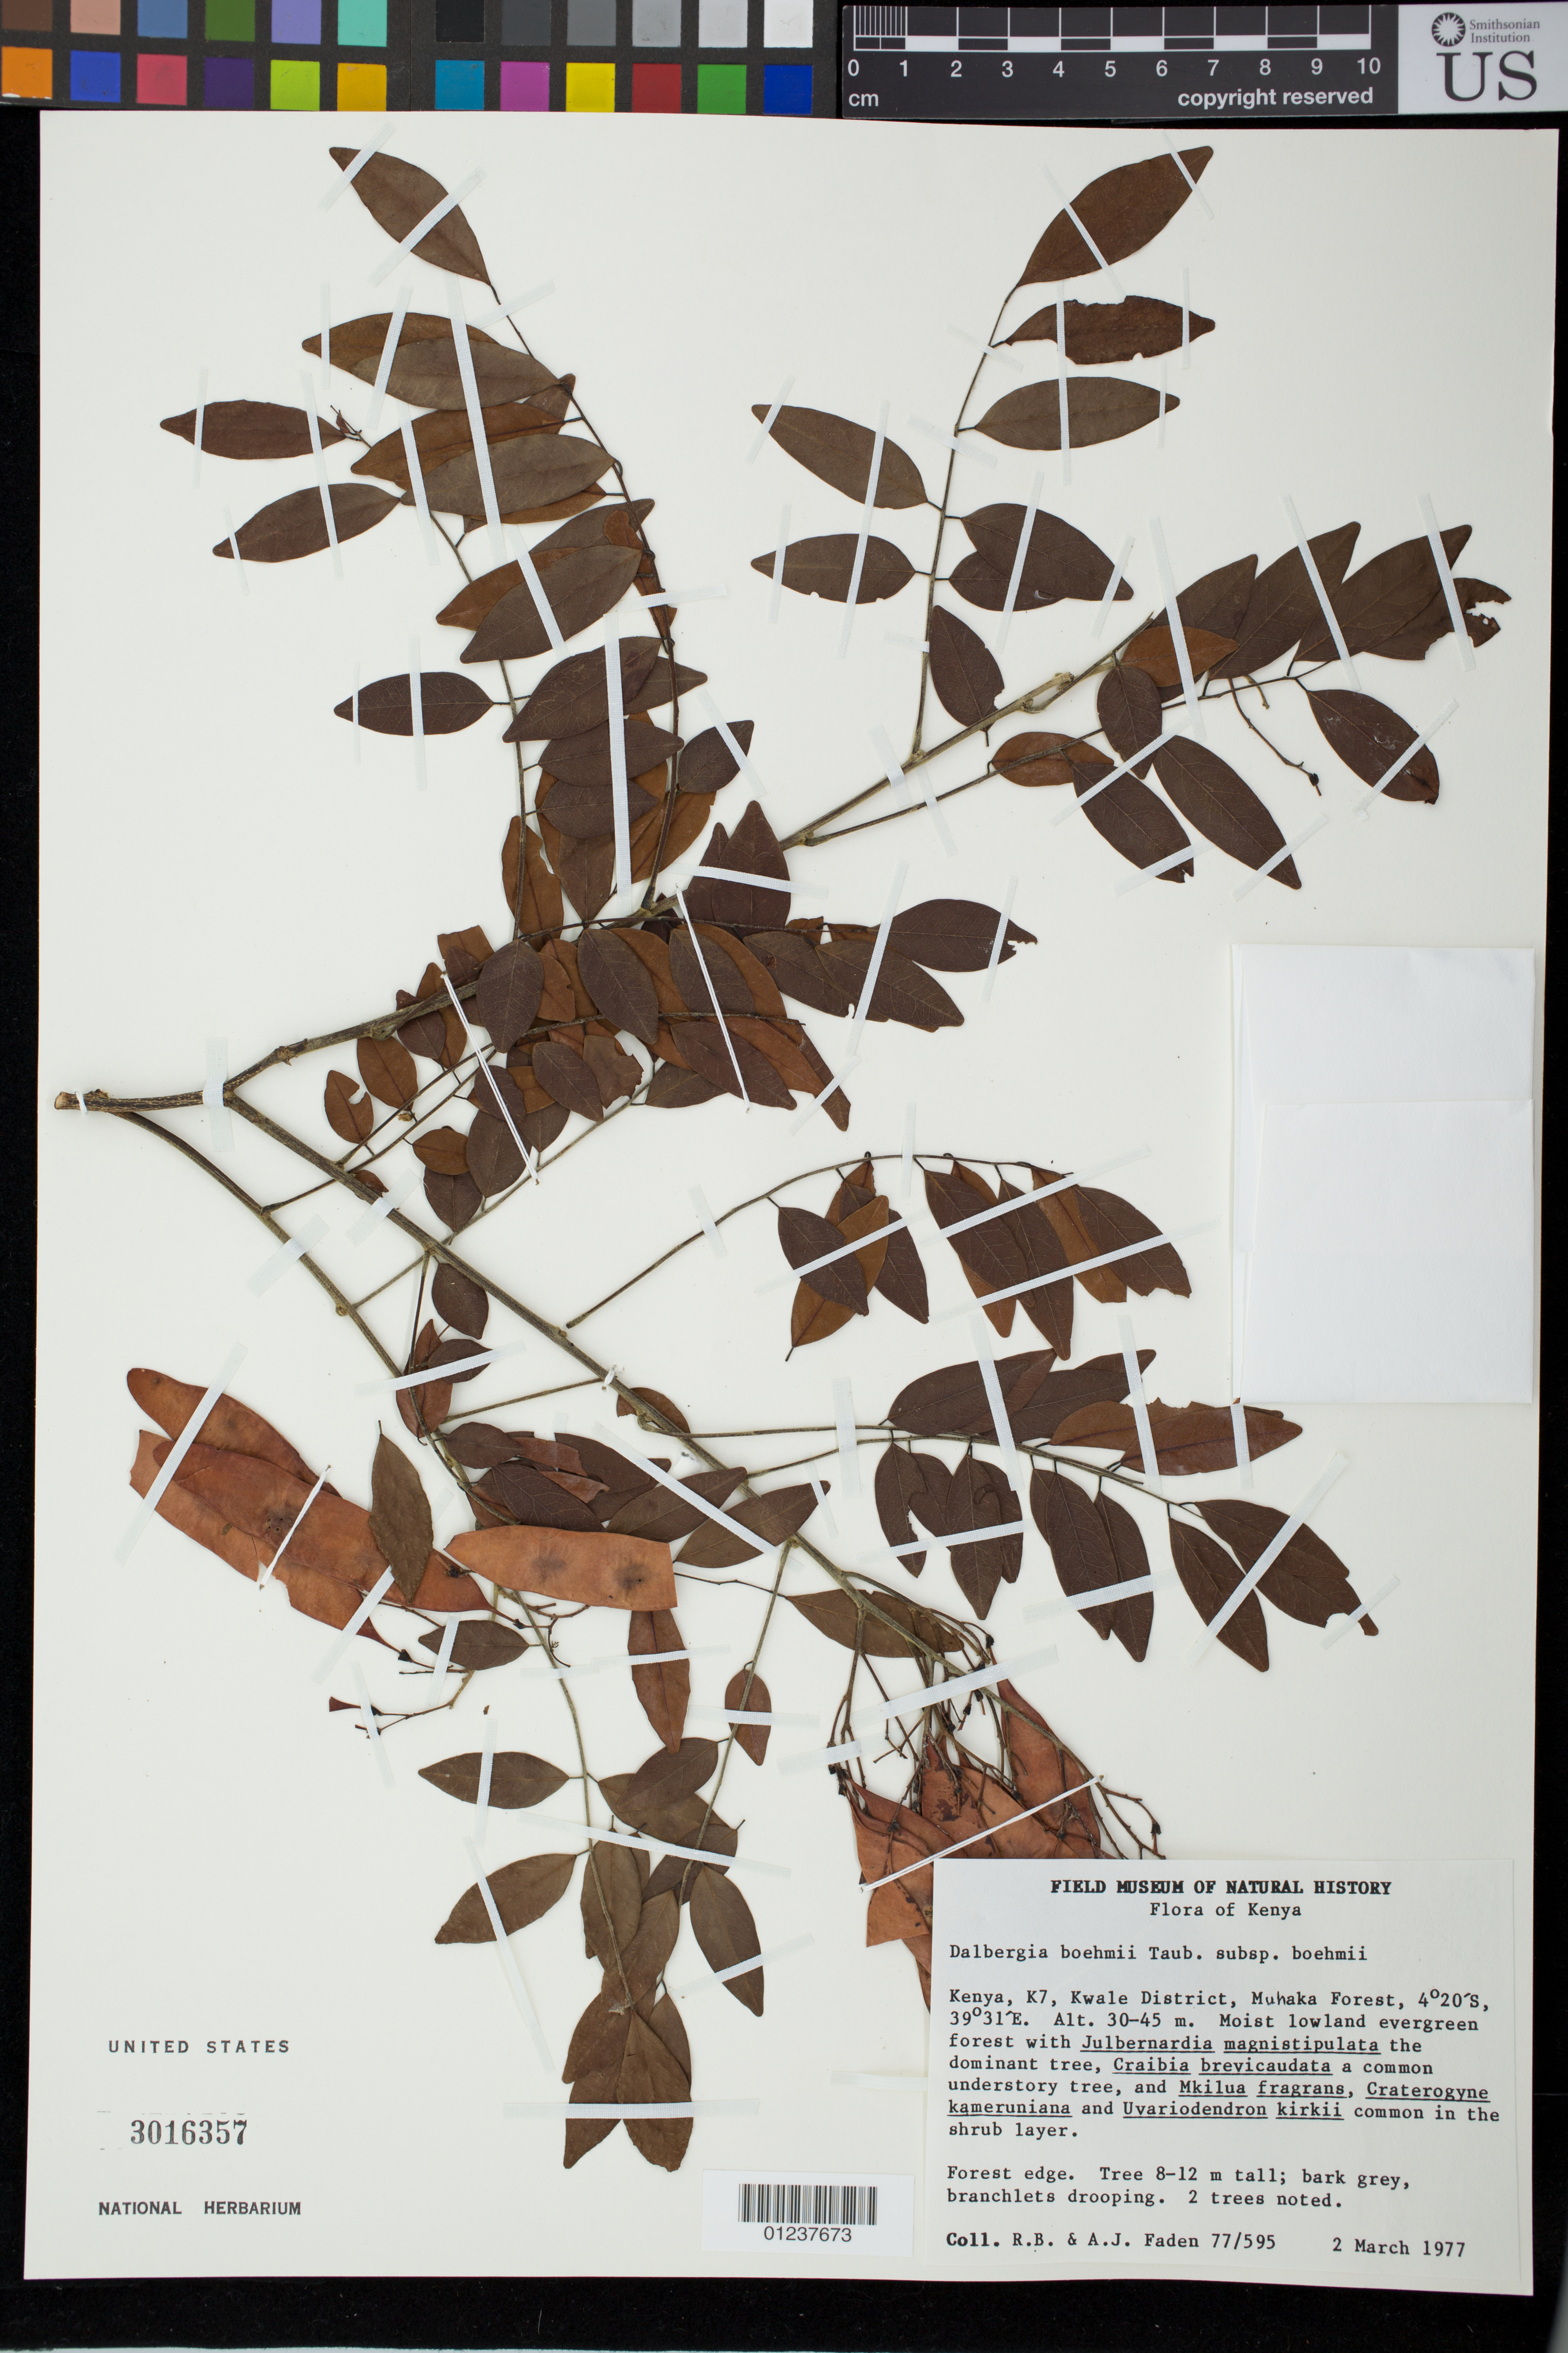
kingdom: Plantae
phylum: Tracheophyta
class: Magnoliopsida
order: Fabales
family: Fabaceae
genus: Dalbergia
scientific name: Dalbergia boehmii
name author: Taub.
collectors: R. B. Faden & A. J. Faden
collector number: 77/595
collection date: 1977-03-02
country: Kenya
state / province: Kwale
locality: K7, Muhaka Forest. Forest edge.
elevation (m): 30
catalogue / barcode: US 3016357